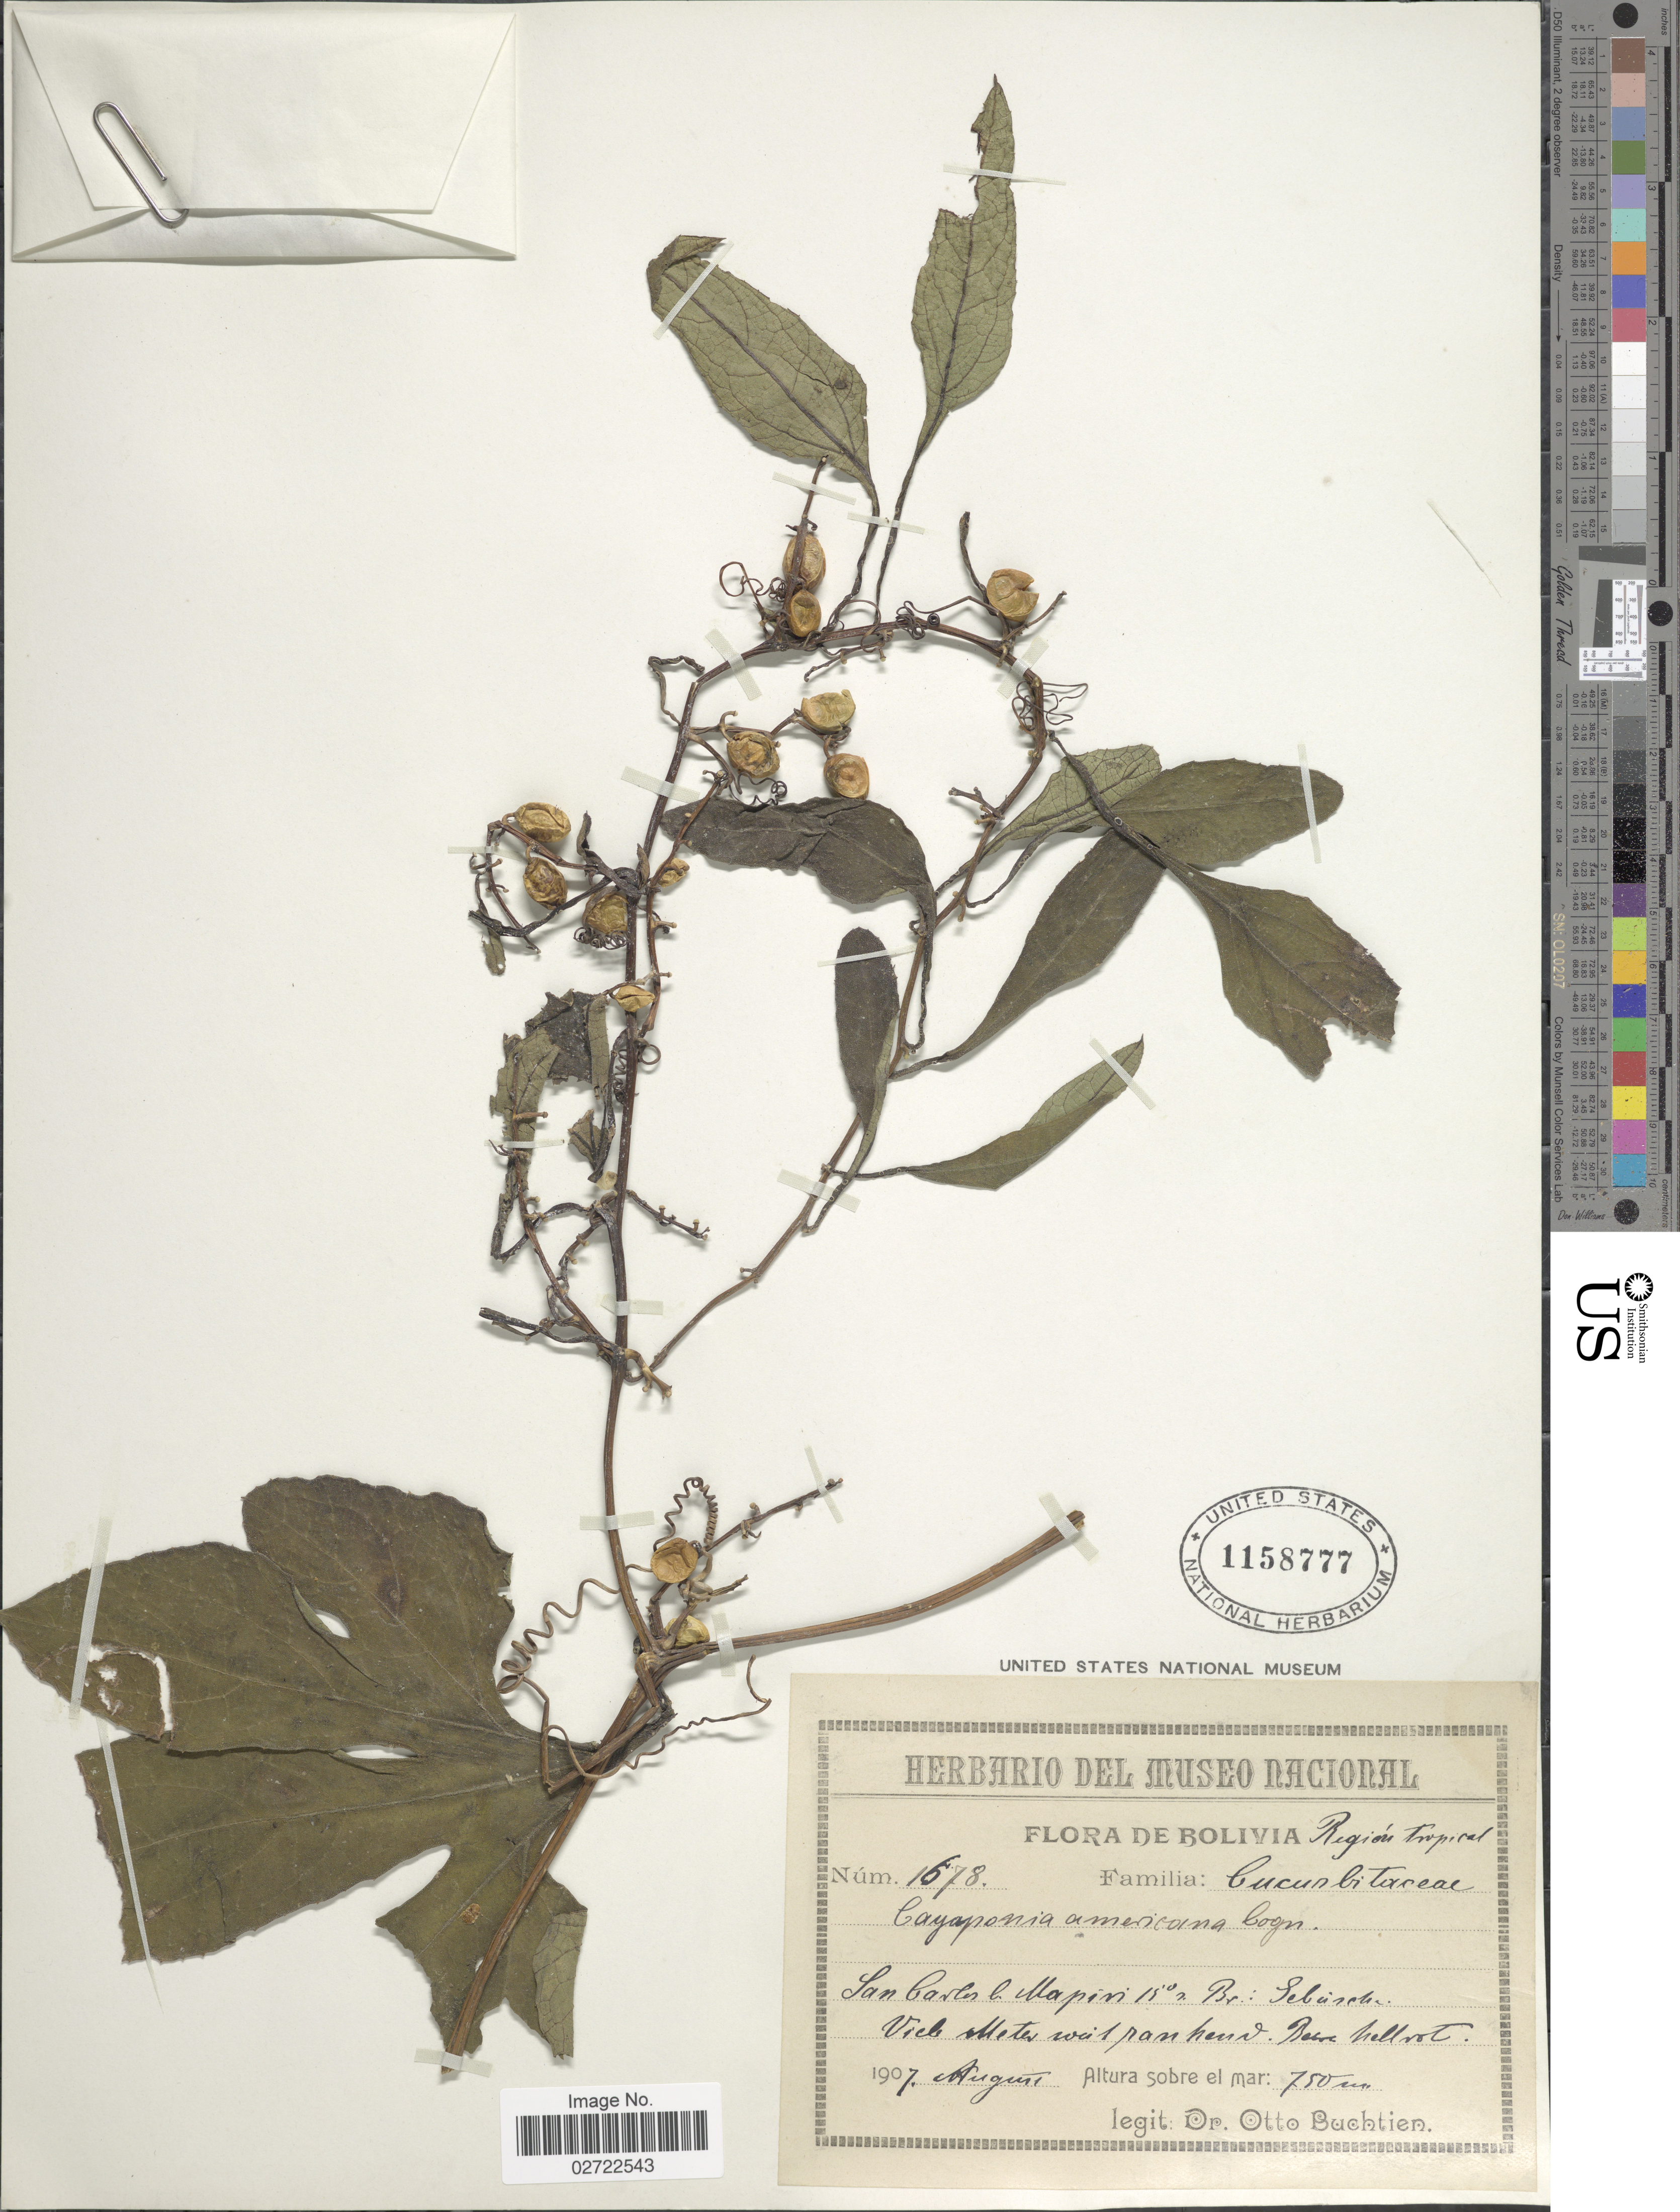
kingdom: Plantae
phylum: Tracheophyta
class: Magnoliopsida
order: Cucurbitales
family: Cucurbitaceae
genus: Cayaponia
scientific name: Cayaponia tayuya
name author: (Vell.) Cogn.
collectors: O. Buchtien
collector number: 1678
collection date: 1907-08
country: Bolivia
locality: Region tropical. San Carlos l. Mapiri 15° s. Br.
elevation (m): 750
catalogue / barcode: US 1158777